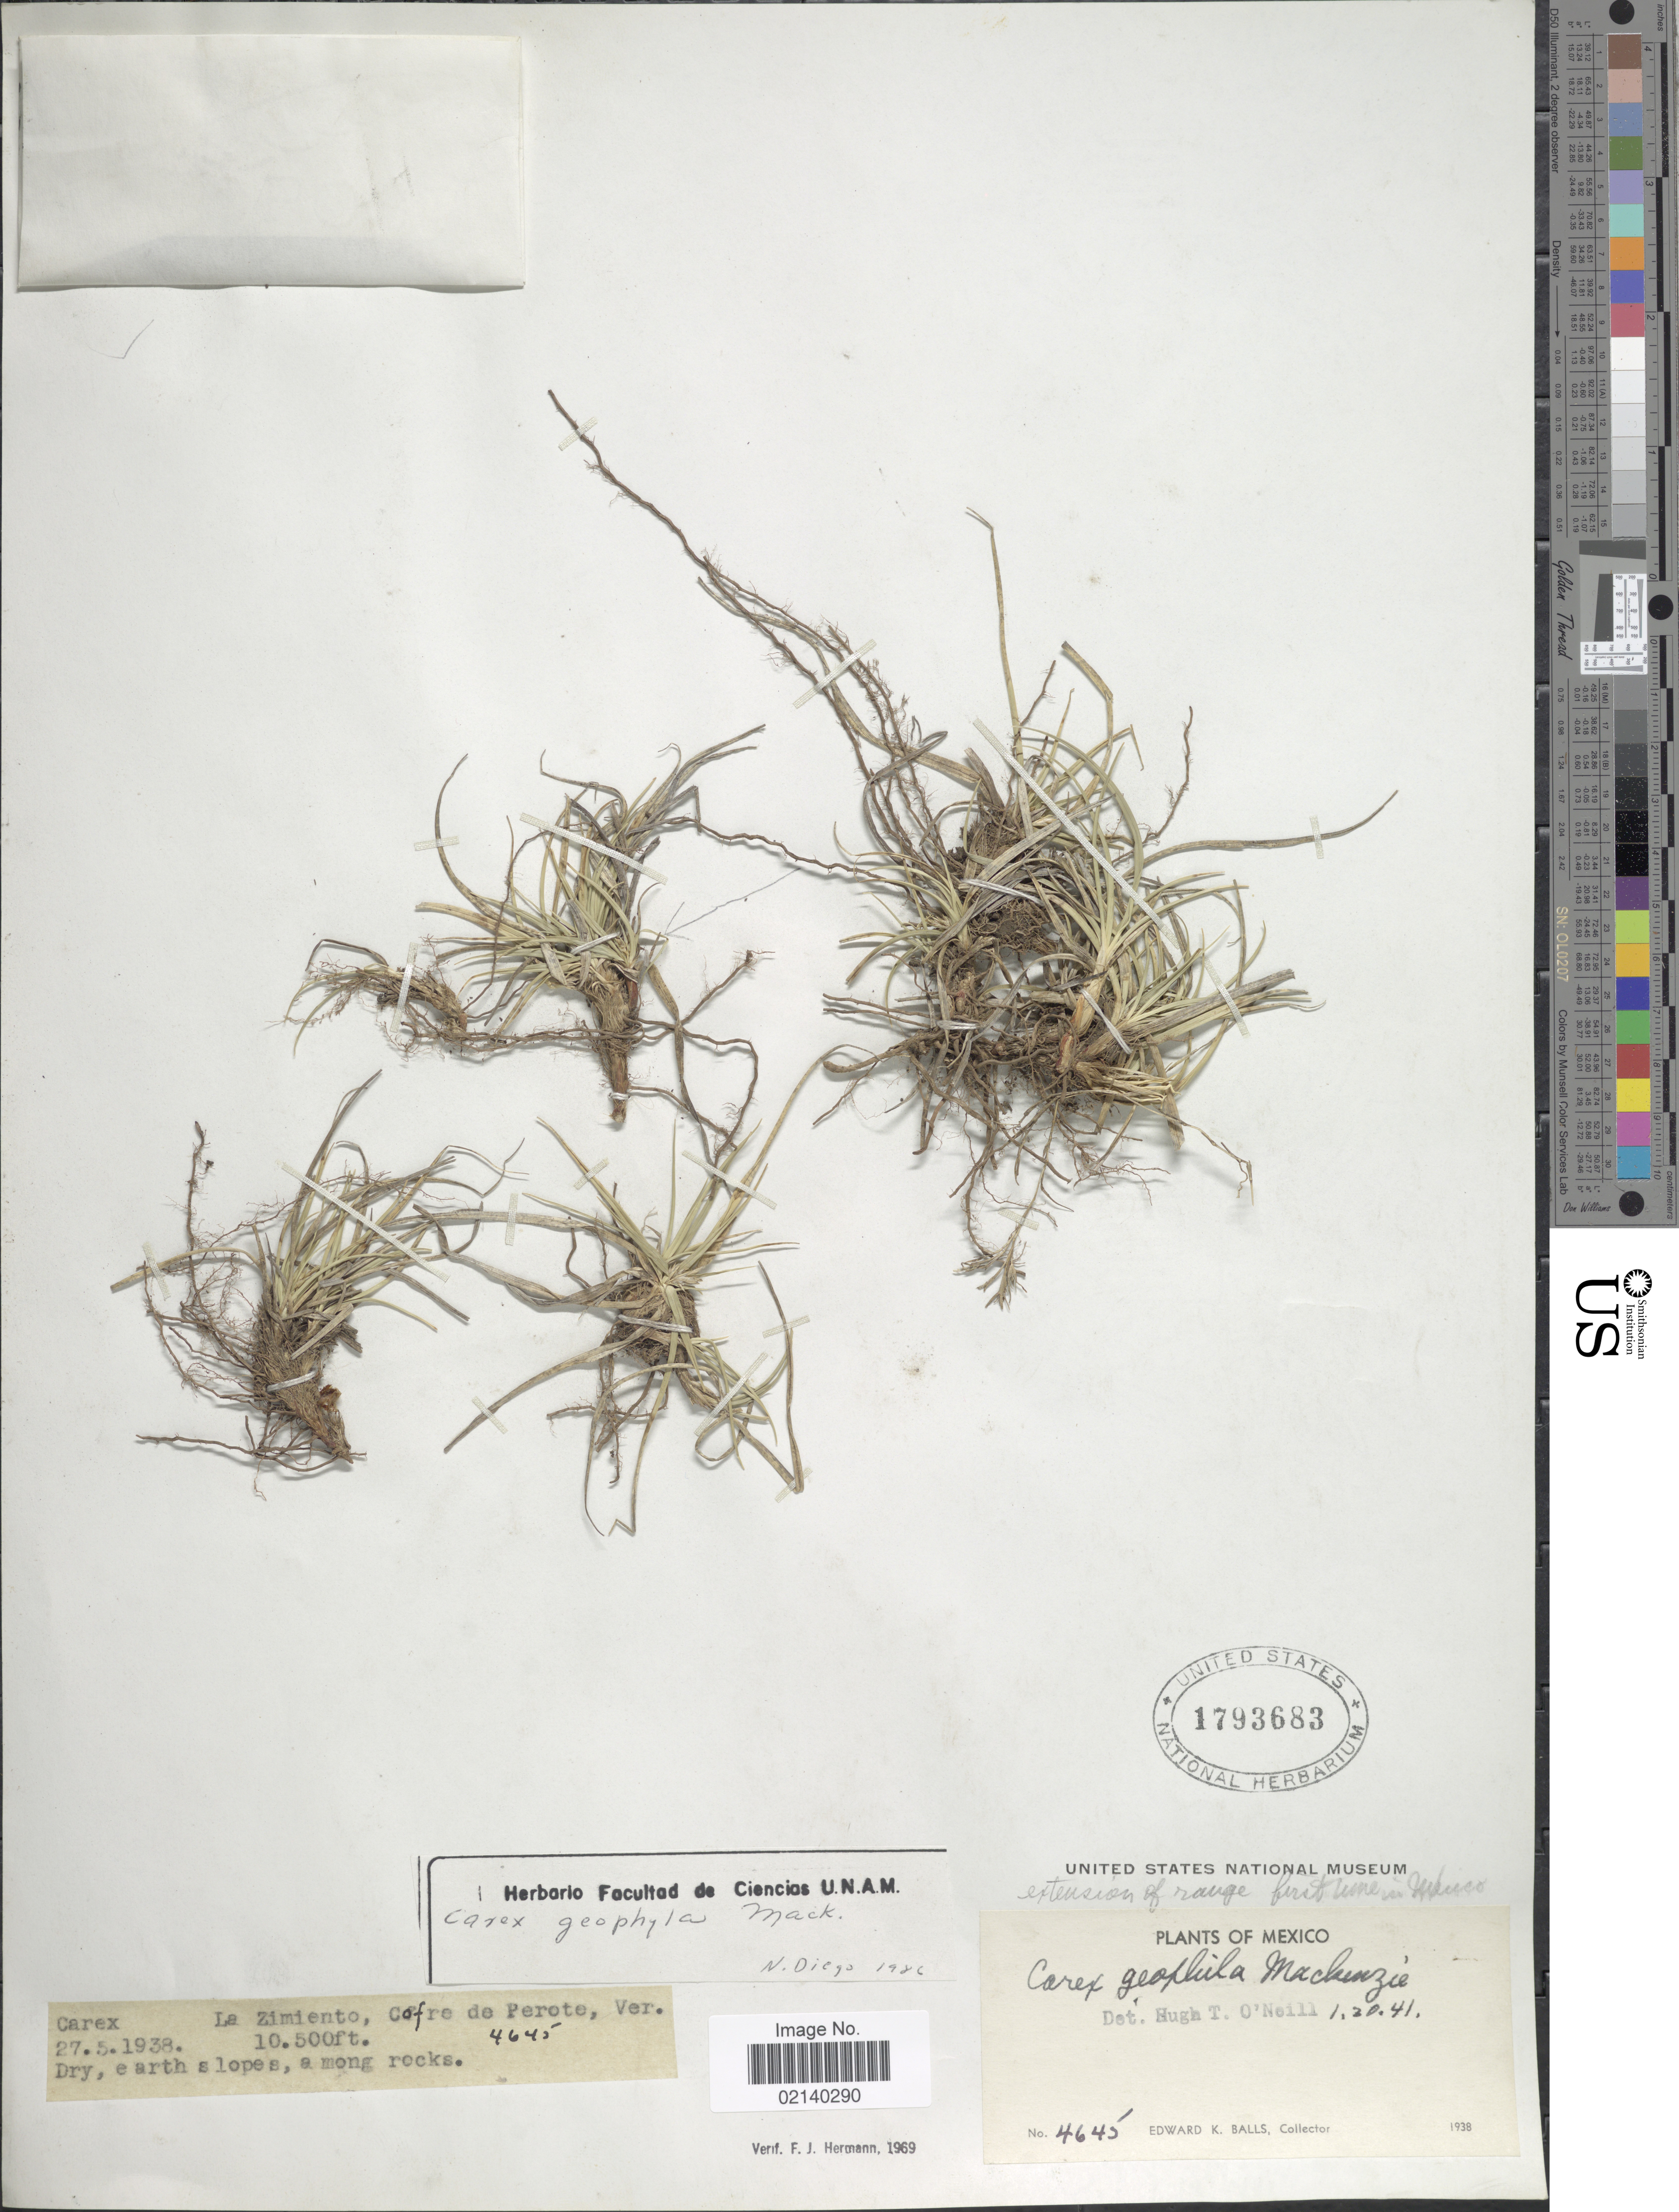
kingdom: Plantae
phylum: Tracheophyta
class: Liliopsida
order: Poales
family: Cyperaceae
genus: Carex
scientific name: Carex geophila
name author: Mack.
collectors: E. K. Balls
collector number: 4645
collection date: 1938-05-27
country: Mexico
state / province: Veracruz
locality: La Zimiento, Cofre de Perote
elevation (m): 3200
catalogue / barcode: US 1793683